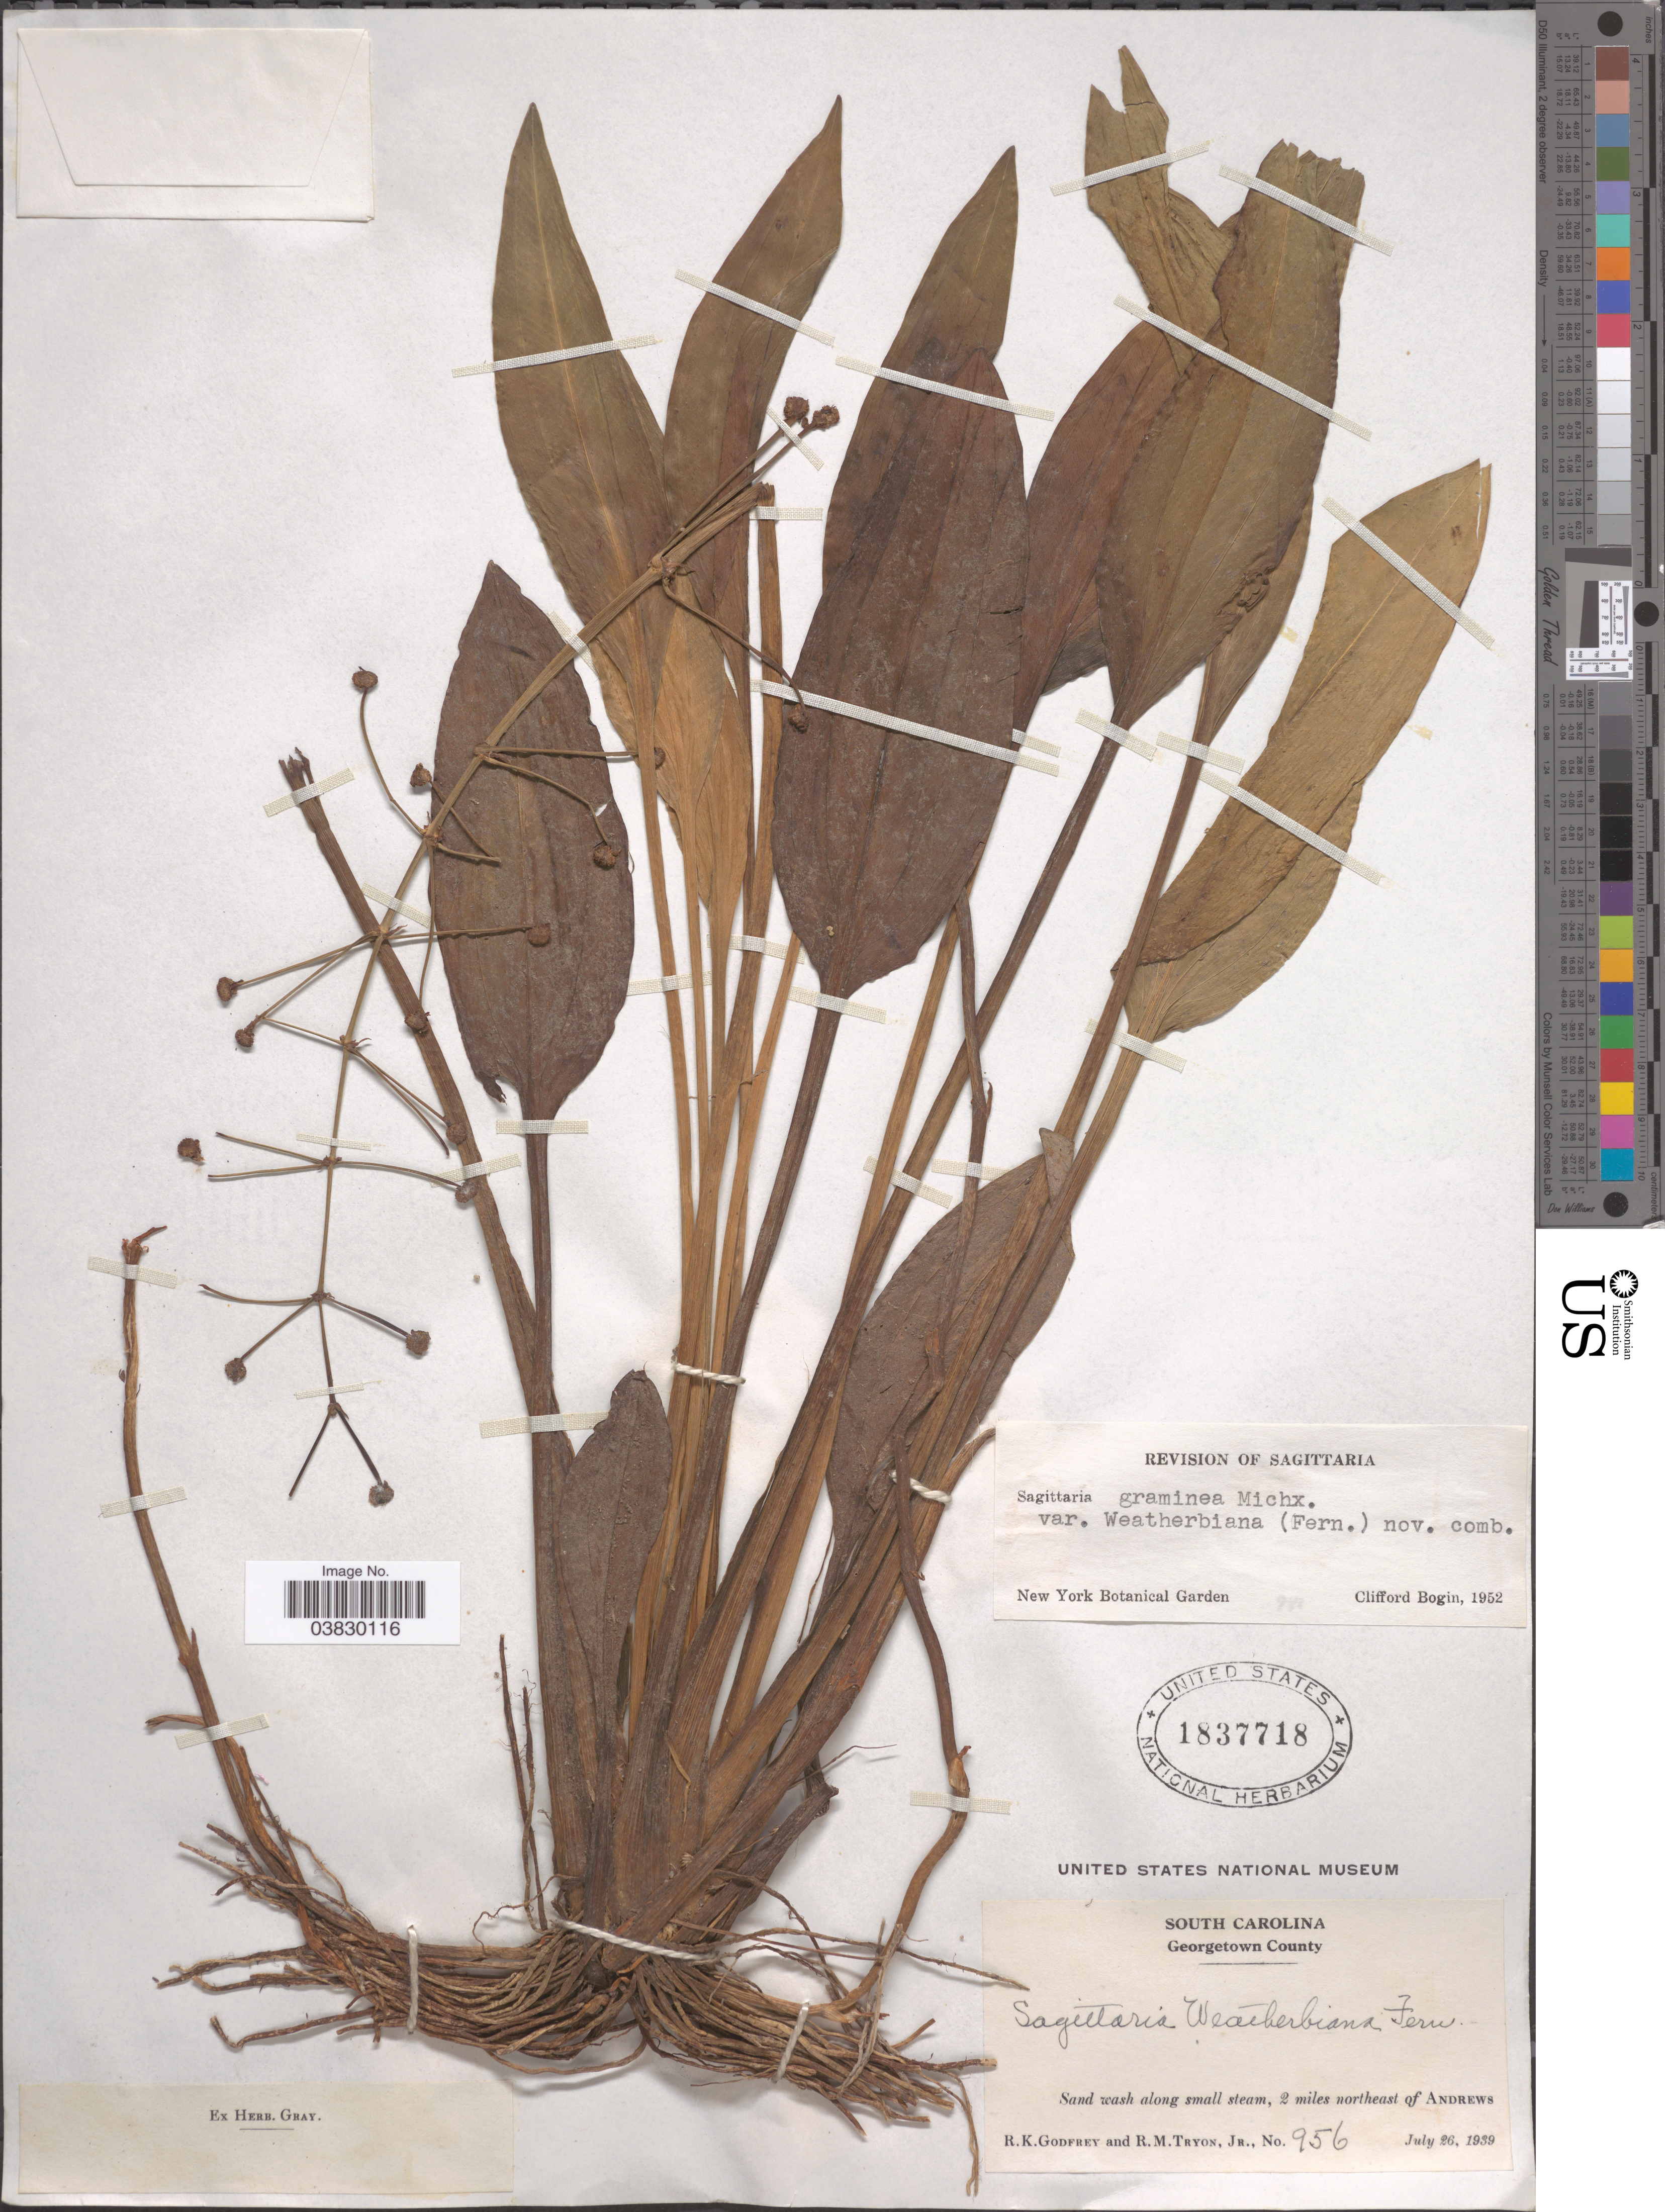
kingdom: Plantae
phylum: Tracheophyta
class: Liliopsida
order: Alismatales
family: Alismataceae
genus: Sagittaria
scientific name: Sagittaria graminea var. weatherbiana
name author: (Fernald) Bogin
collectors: R. K. Godfrey & R. Tryon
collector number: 956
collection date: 1939-07-26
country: United States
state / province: South Carolina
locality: Georgetown County. 2 miles northeast of Andrews.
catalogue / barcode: US 1837718